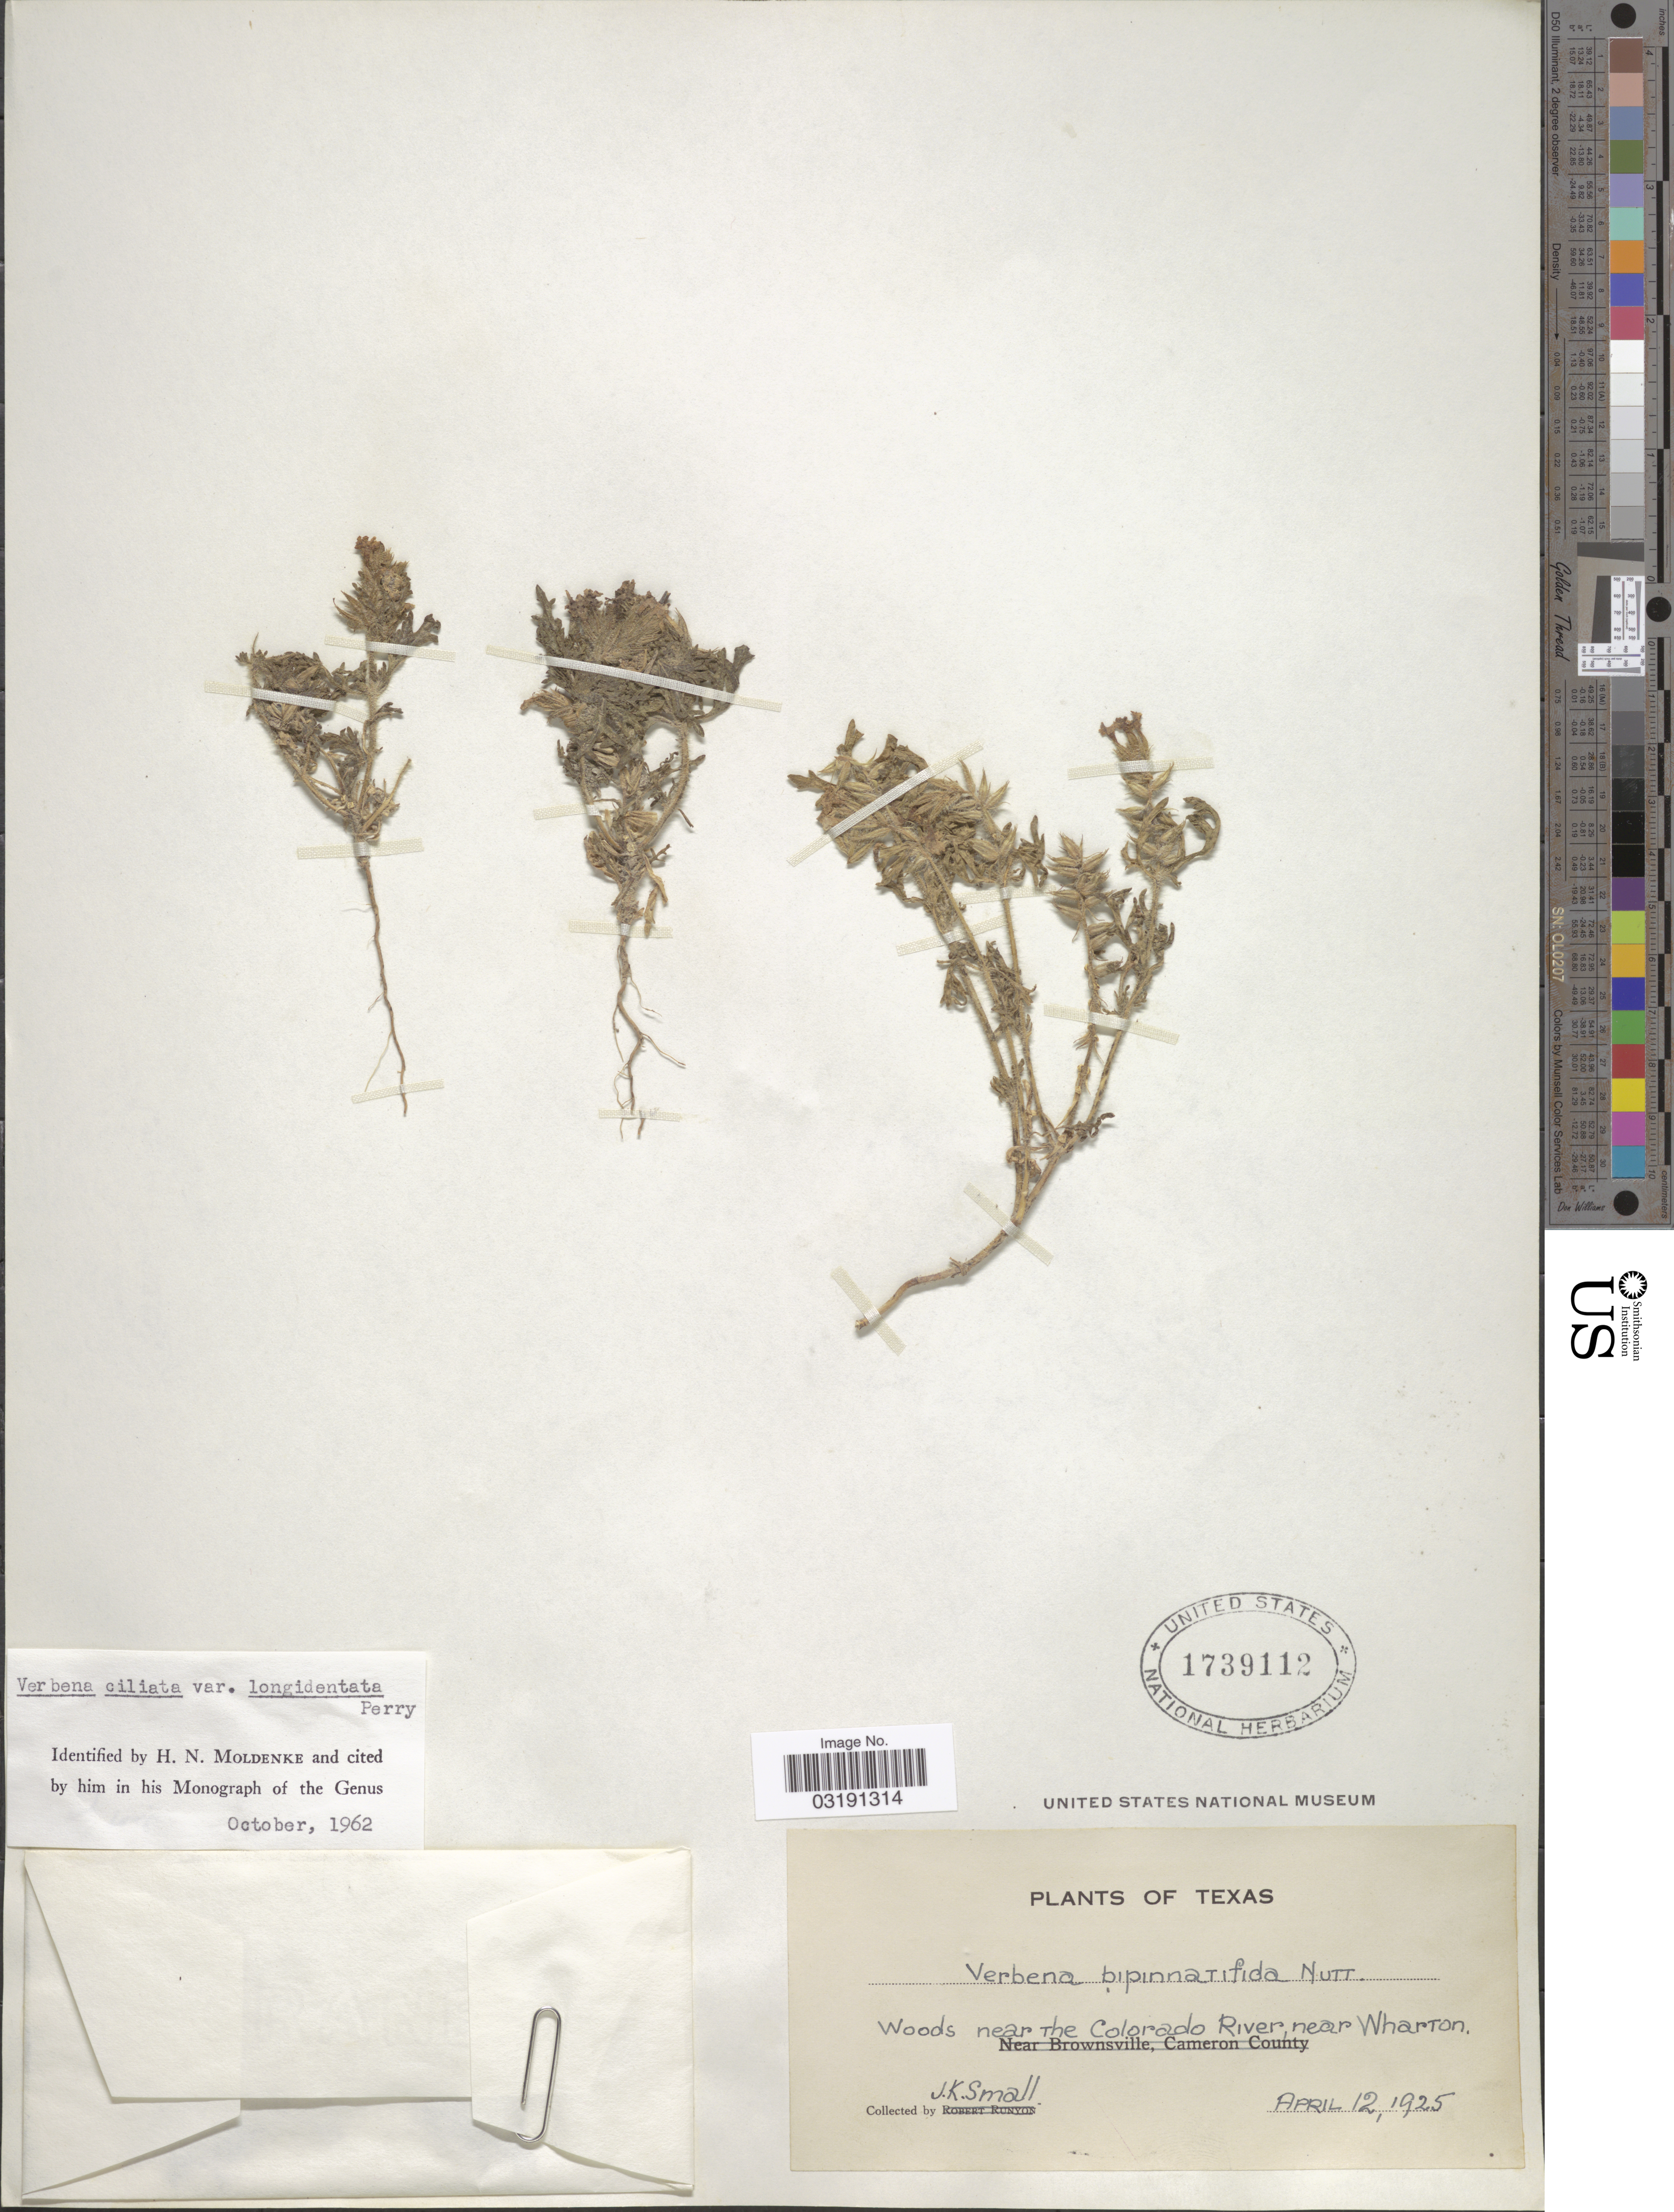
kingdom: Plantae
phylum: Tracheophyta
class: Magnoliopsida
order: Lamiales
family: Verbenaceae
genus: Verbena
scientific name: Verbena ciliata var. longidentata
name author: L.M. Perry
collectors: J. K. Small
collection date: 1925-04-12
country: United States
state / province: Texas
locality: Woods near the Colorado River, near Wharton.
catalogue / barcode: US 1739112